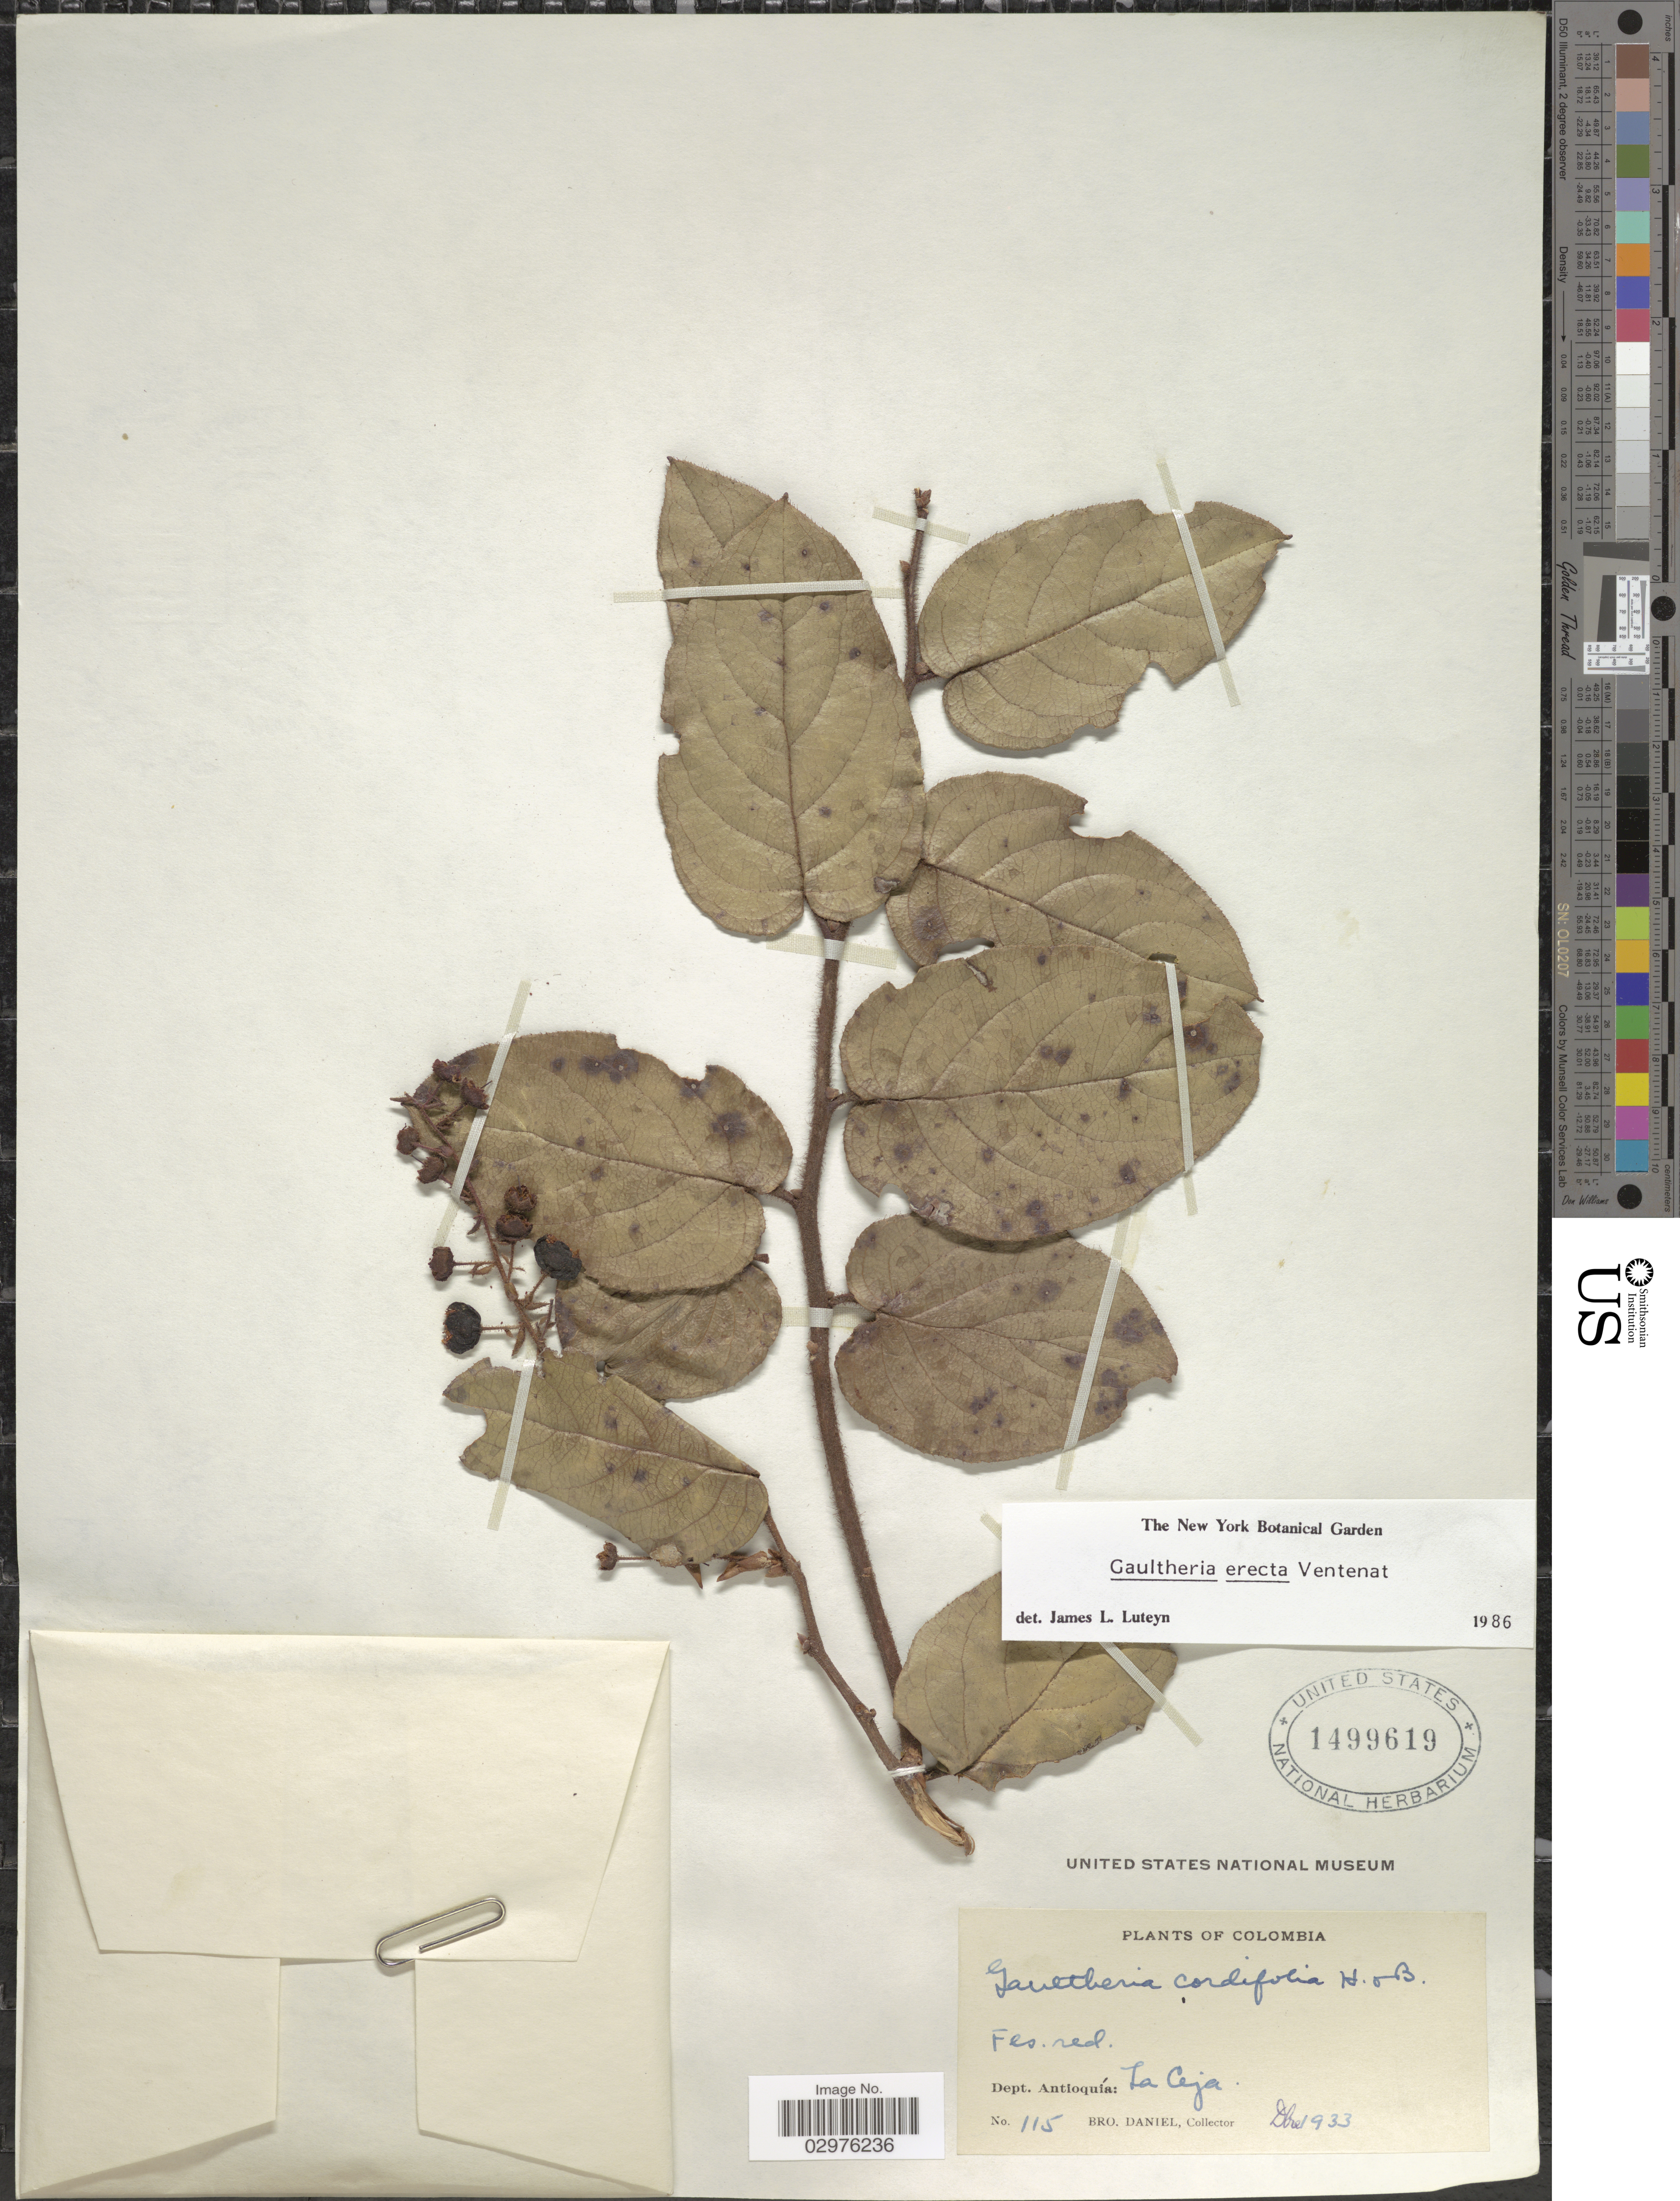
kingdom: Plantae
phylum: Tracheophyta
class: Magnoliopsida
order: Ericales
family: Ericaceae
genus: Gaultheria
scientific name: Gaultheria erecta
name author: Vent.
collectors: Bro. Daniel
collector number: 115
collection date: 1933-12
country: Colombia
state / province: Antioquia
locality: Dept. Antioquía: La Ceja.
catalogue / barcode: US 1499619